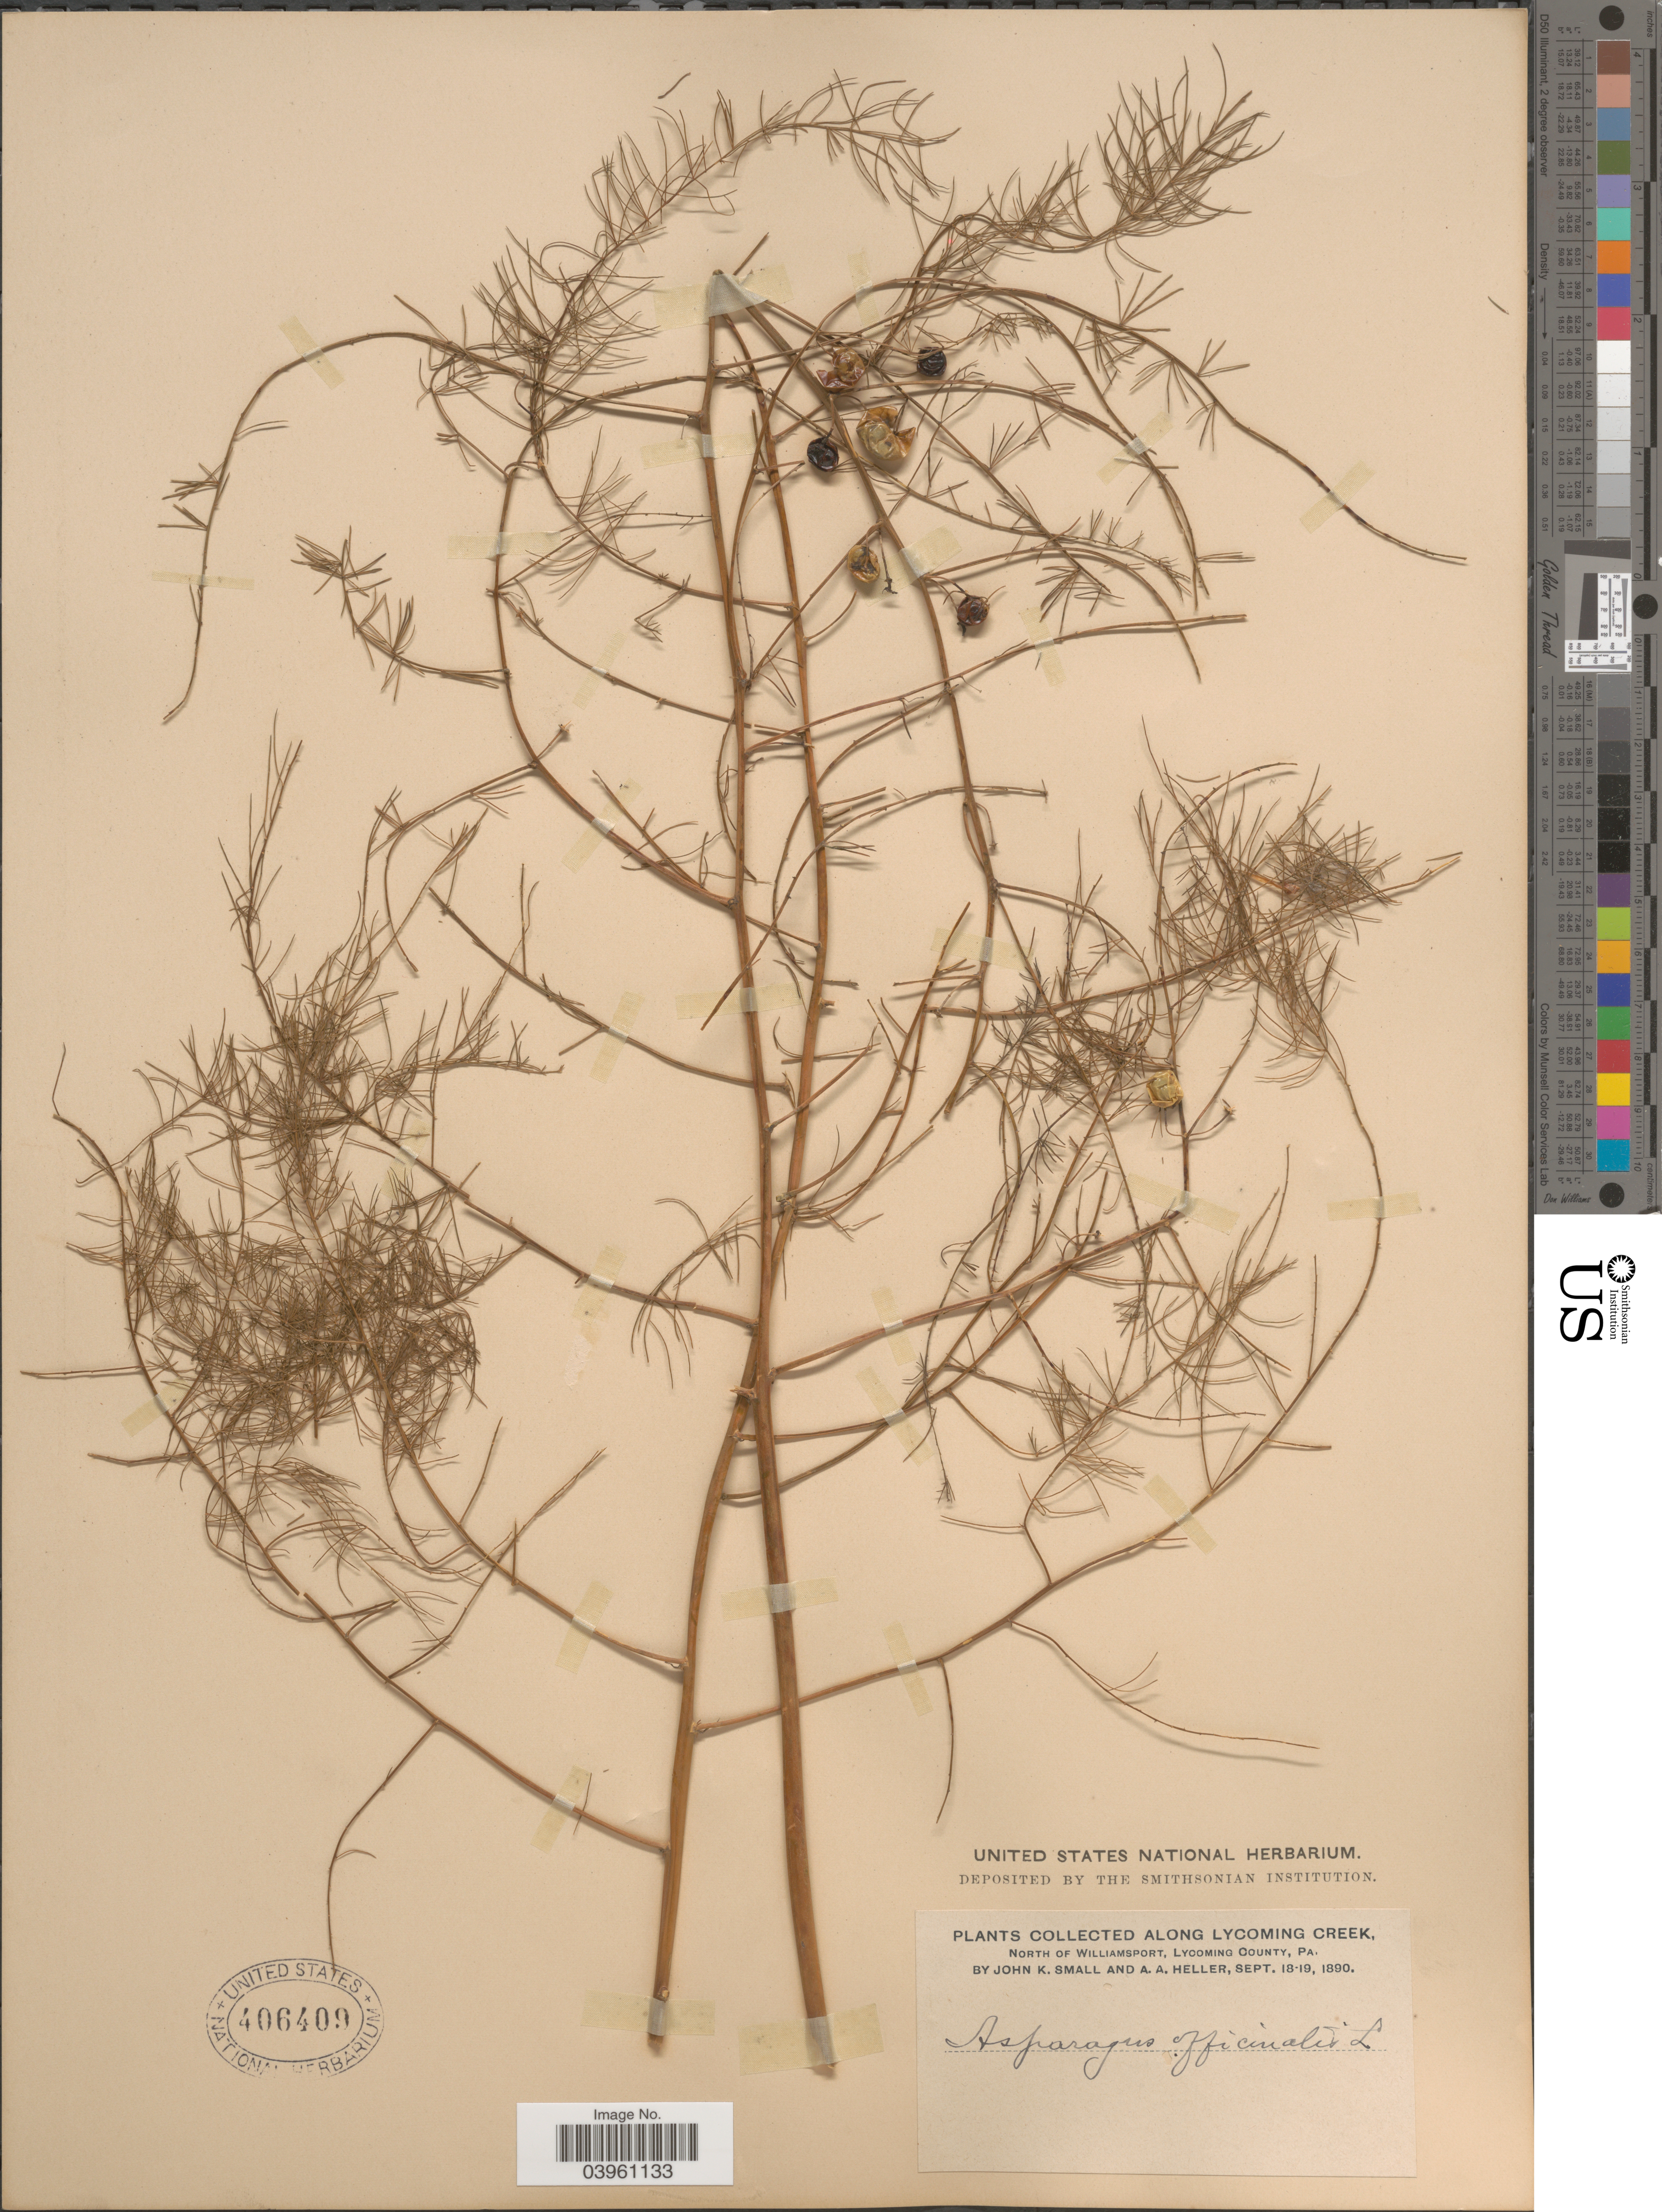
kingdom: Plantae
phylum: Tracheophyta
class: Liliopsida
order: Asparagales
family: Asparagaceae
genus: Asparagus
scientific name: Asparagus officinalis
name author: L.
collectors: J. K. Small & A. A. Heller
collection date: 1890-09-18/1890-09-19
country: United States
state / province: Pennsylvania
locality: Along Lycoming Creek, North of Williamsport, Lycoming County.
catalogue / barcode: US 406409